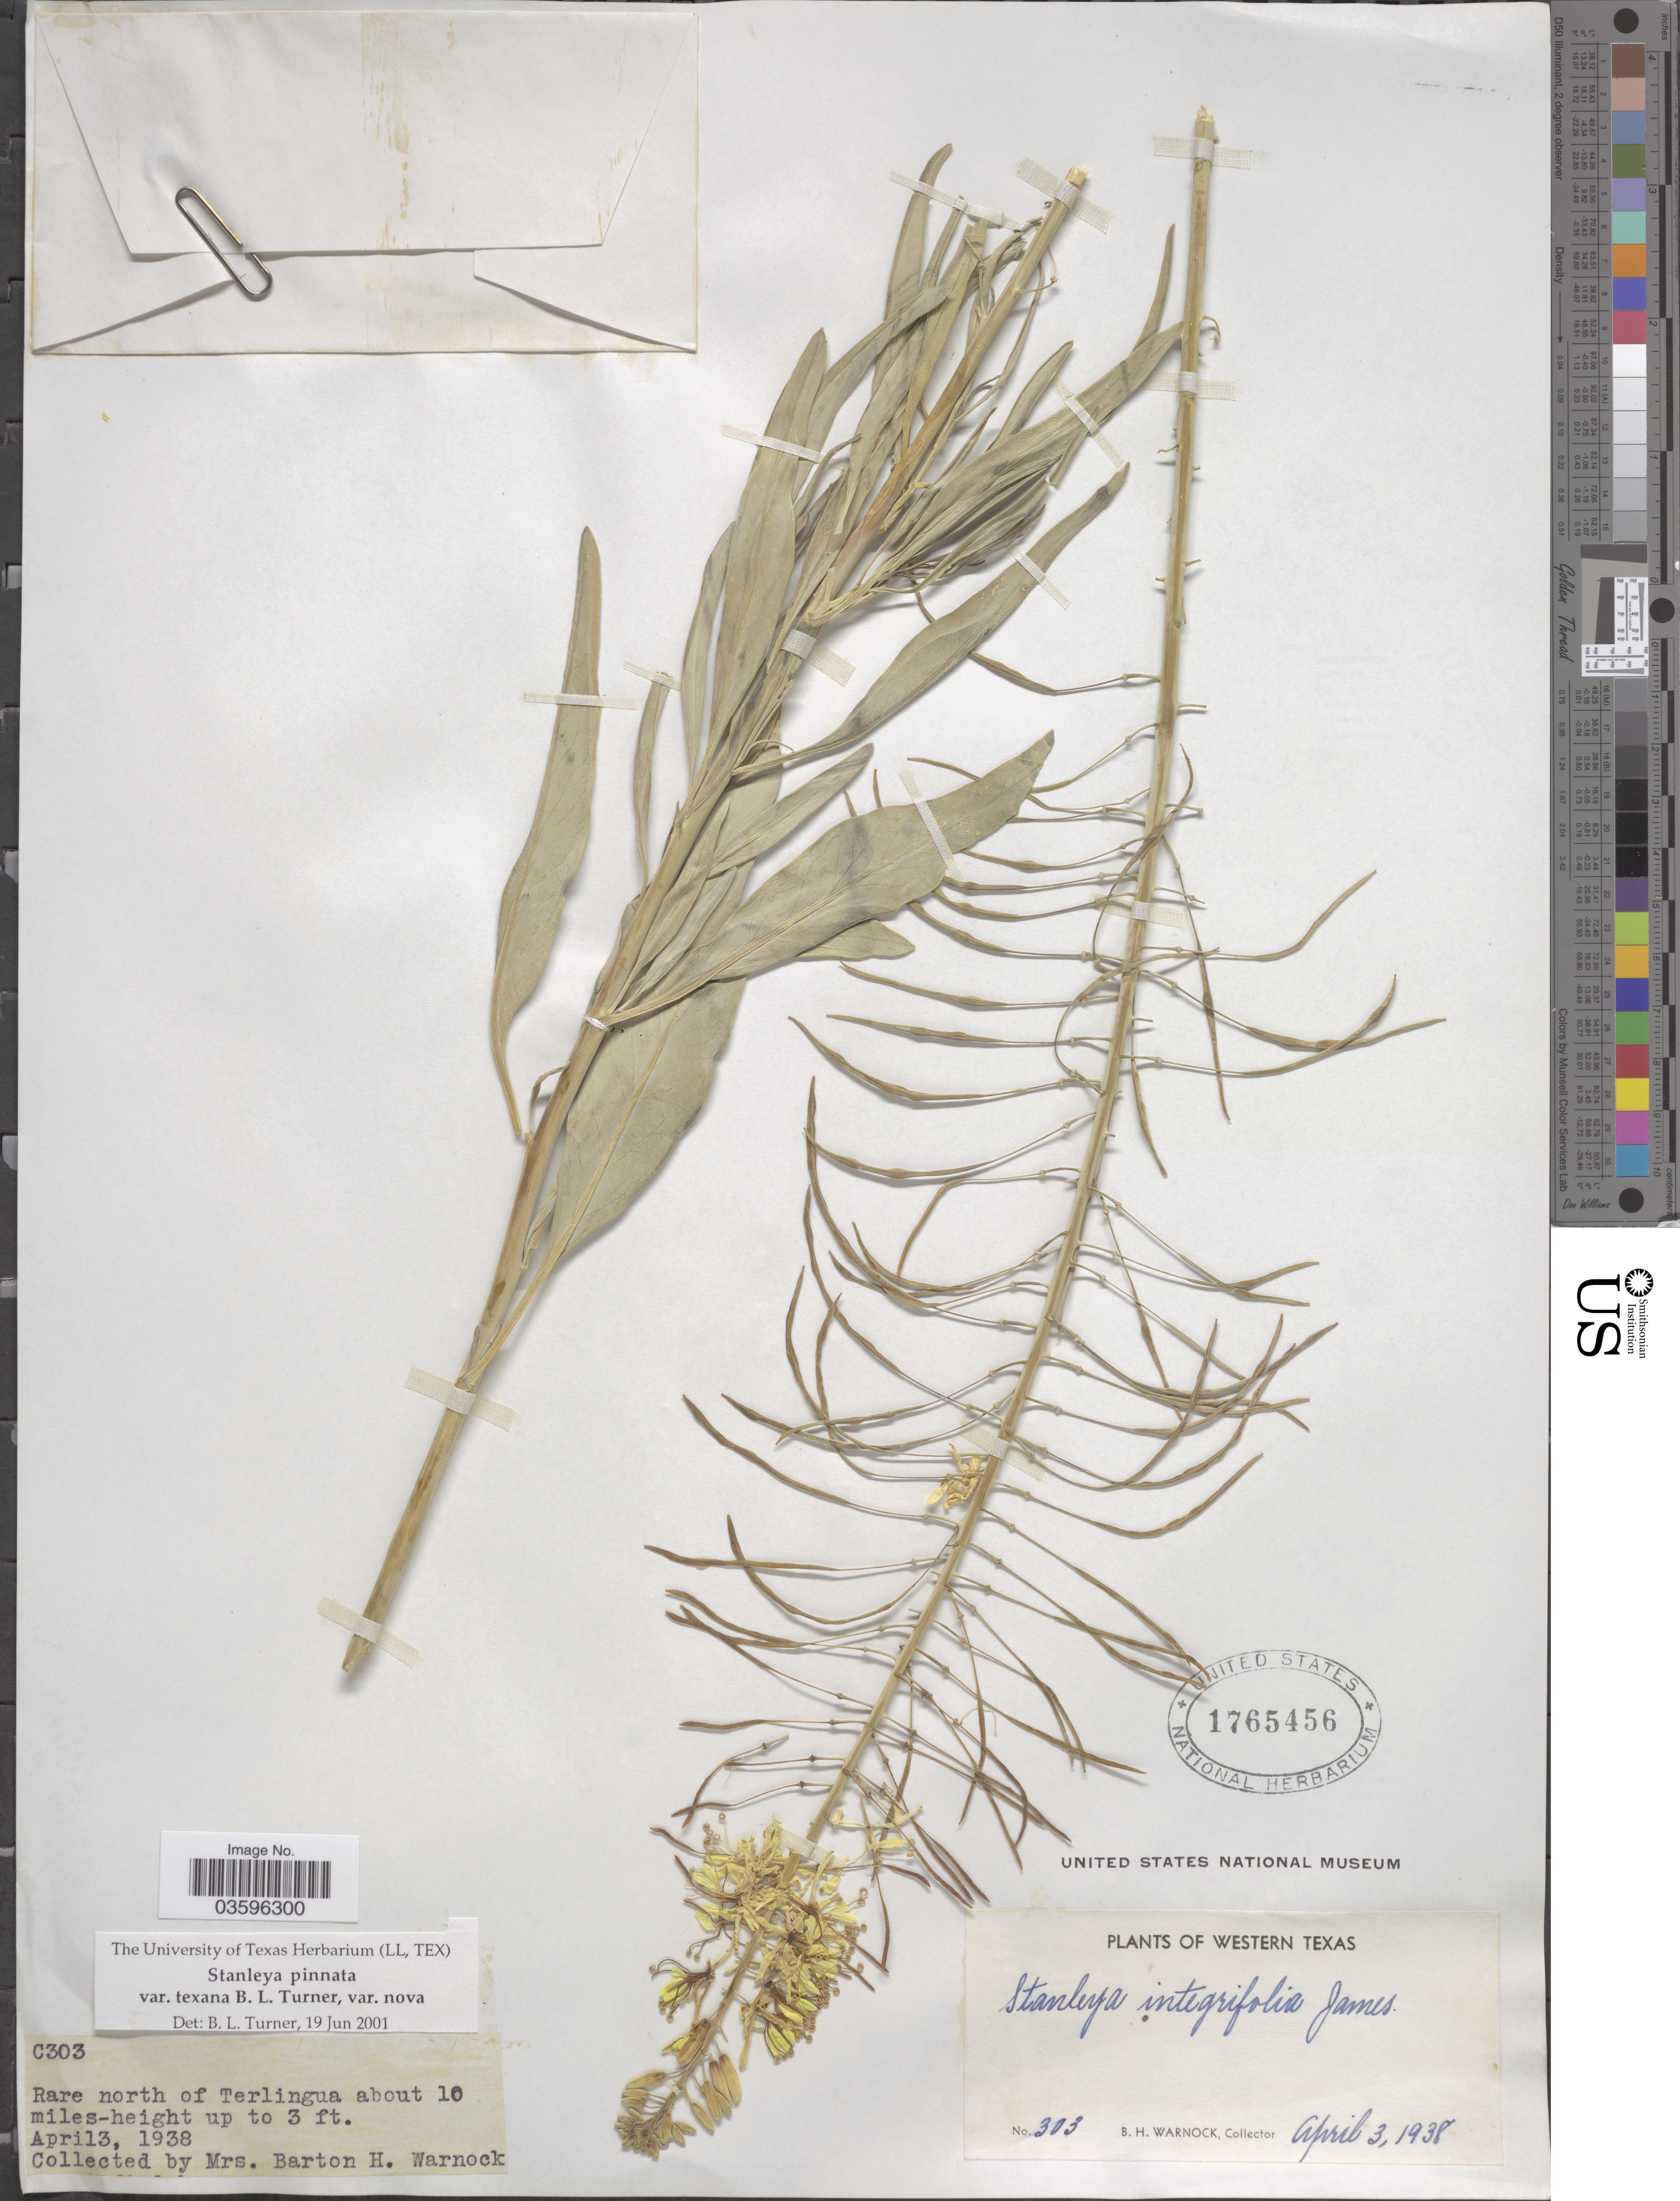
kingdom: Plantae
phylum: Tracheophyta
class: Magnoliopsida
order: Brassicales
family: Brassicaceae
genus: Stanleya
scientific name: Stanleya pinnata var. texana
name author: B.L. Turner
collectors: B. H. Warnock & B. Warnock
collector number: C303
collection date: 1938-04-03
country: United States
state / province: Texas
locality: Western Texas. North of Terlingua about 10 miles.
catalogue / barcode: US 1765456